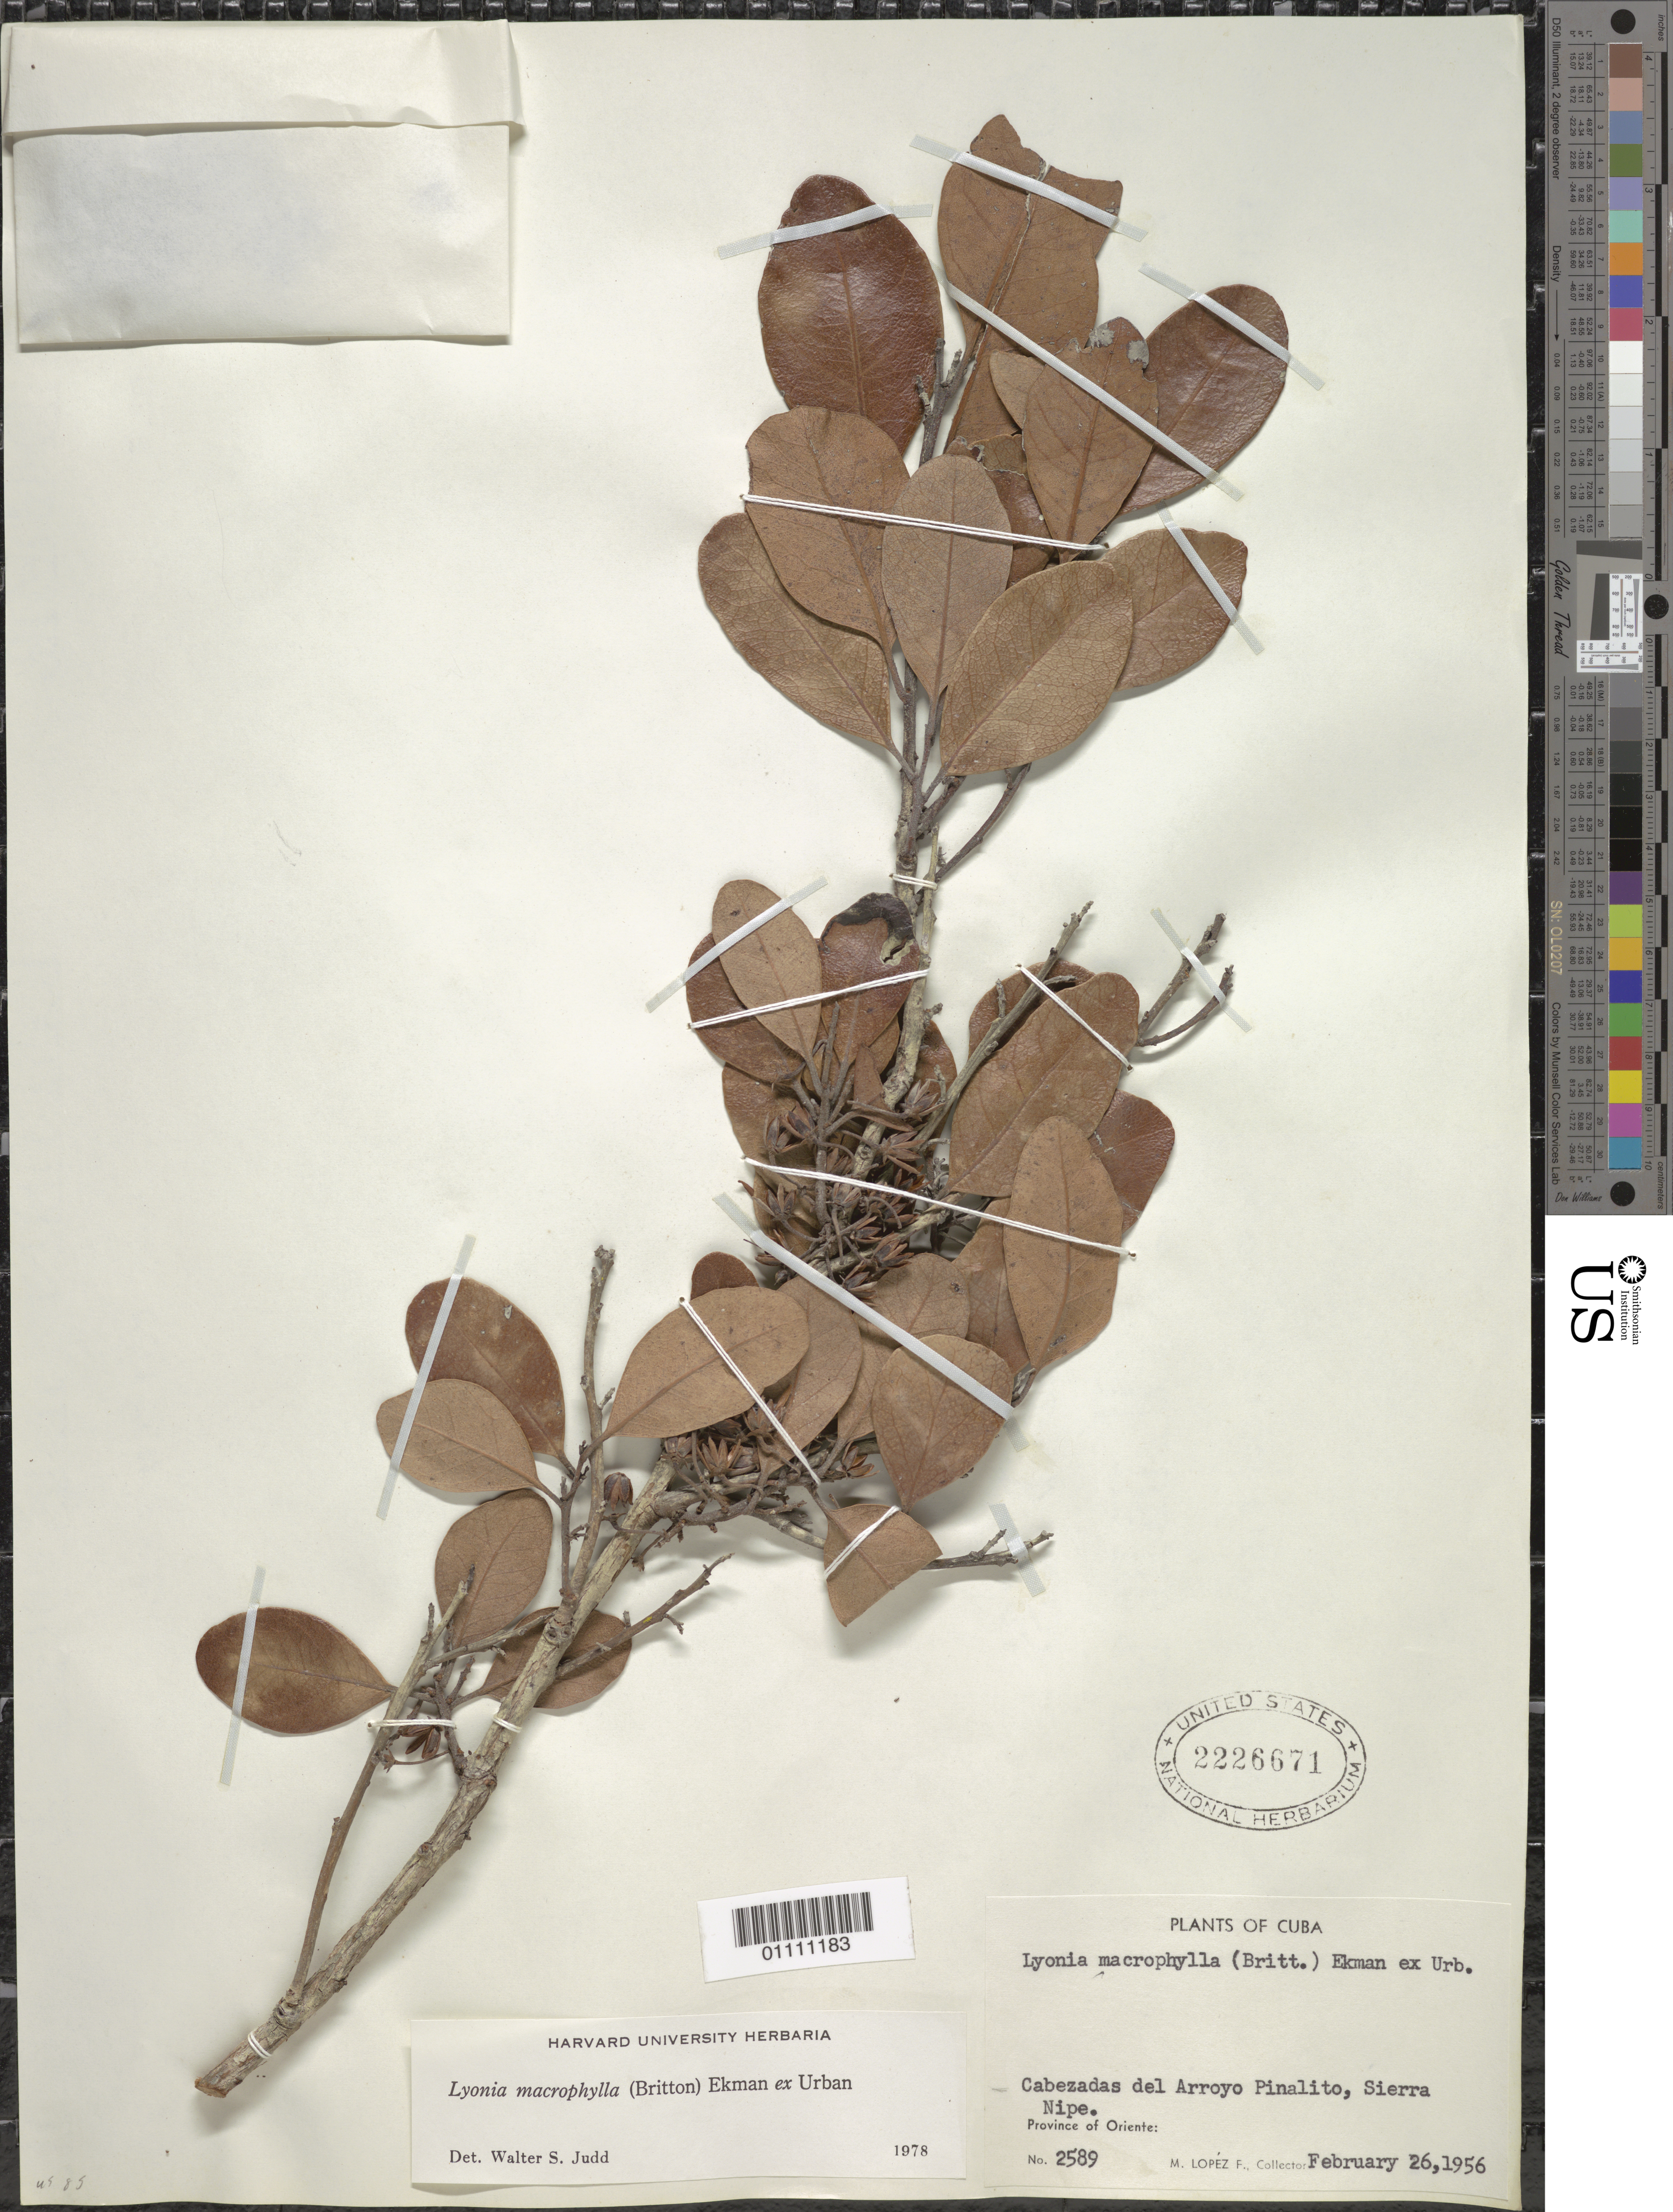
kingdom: Plantae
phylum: Tracheophyta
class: Magnoliopsida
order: Ericales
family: Ericaceae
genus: Lyonia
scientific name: Lyonia macrophylla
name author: (Britton) Ekman ex Urb.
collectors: M. López Figueiras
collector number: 2589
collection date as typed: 26 Feb 1956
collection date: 1956-02-26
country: Cuba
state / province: Holguín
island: Cuba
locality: Cabezadas del Arroyo Pinalito, Sierra Nipe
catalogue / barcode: US 2226671